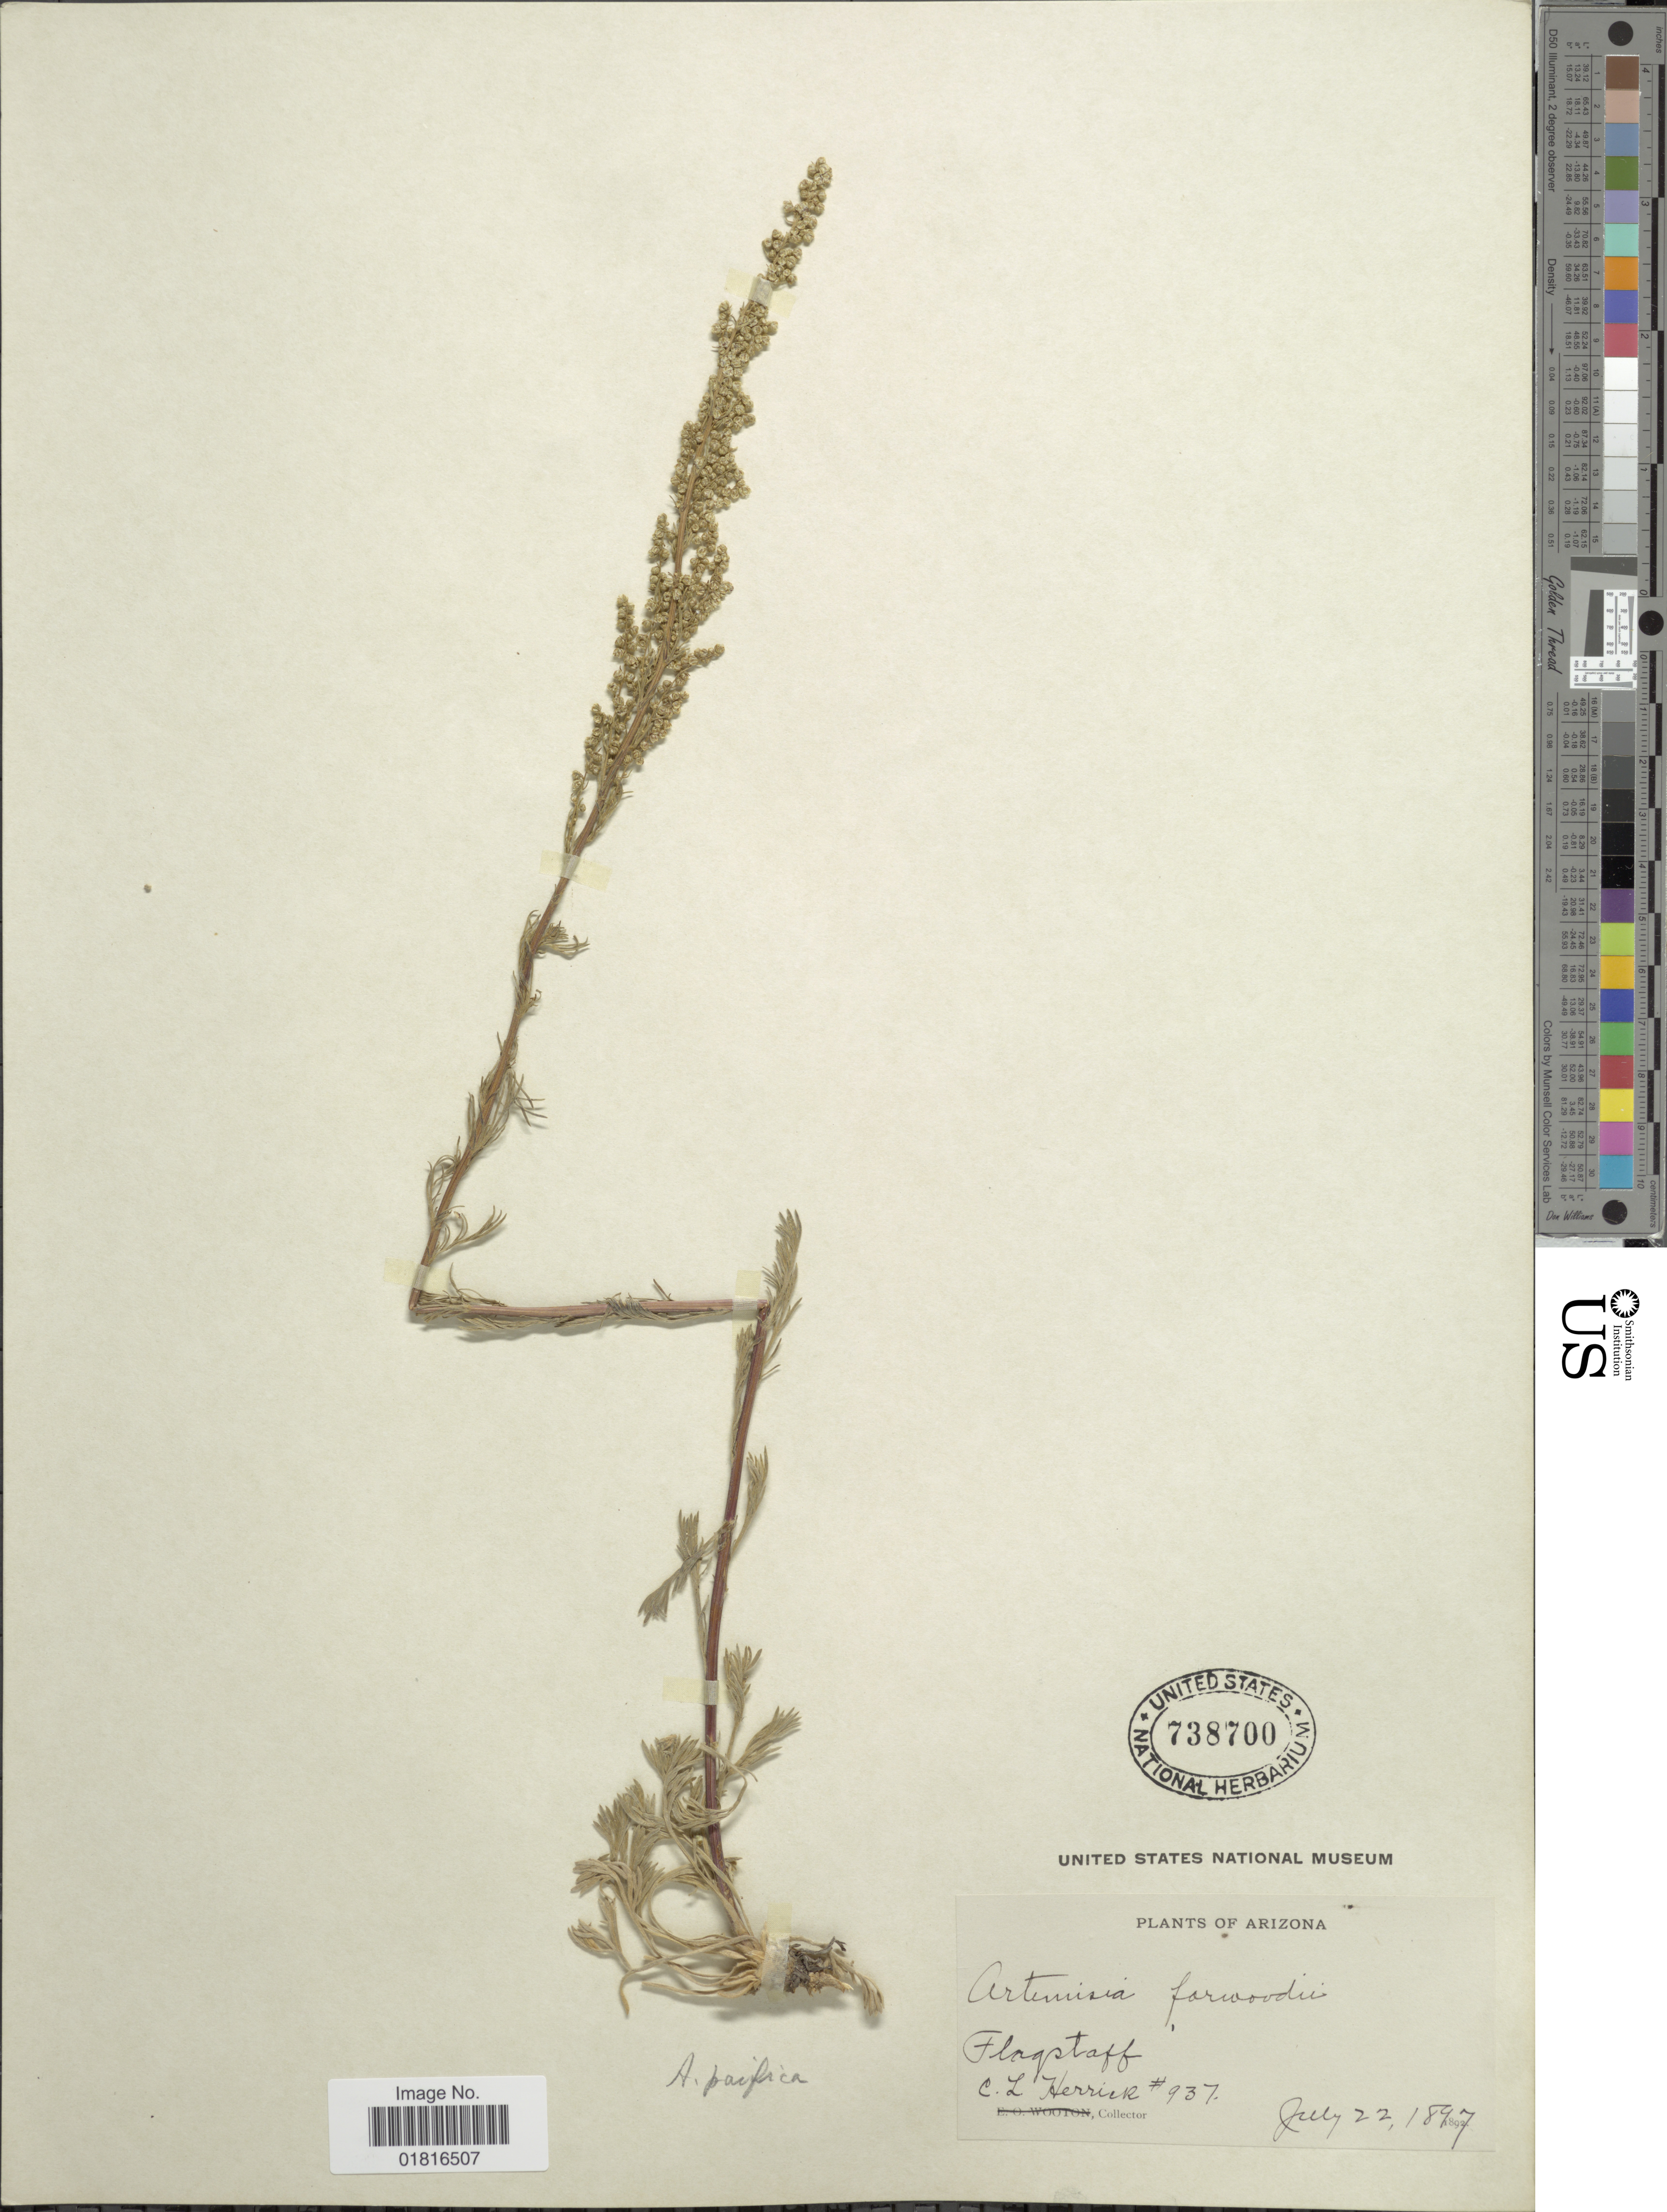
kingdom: Plantae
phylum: Tracheophyta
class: Magnoliopsida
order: Asterales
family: Asteraceae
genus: Artemisia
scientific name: Artemisia pacifica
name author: Nutt.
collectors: C. Herrick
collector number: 937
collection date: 1897-07-22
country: United States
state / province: Arizona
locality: Flagstaff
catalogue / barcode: US 738700